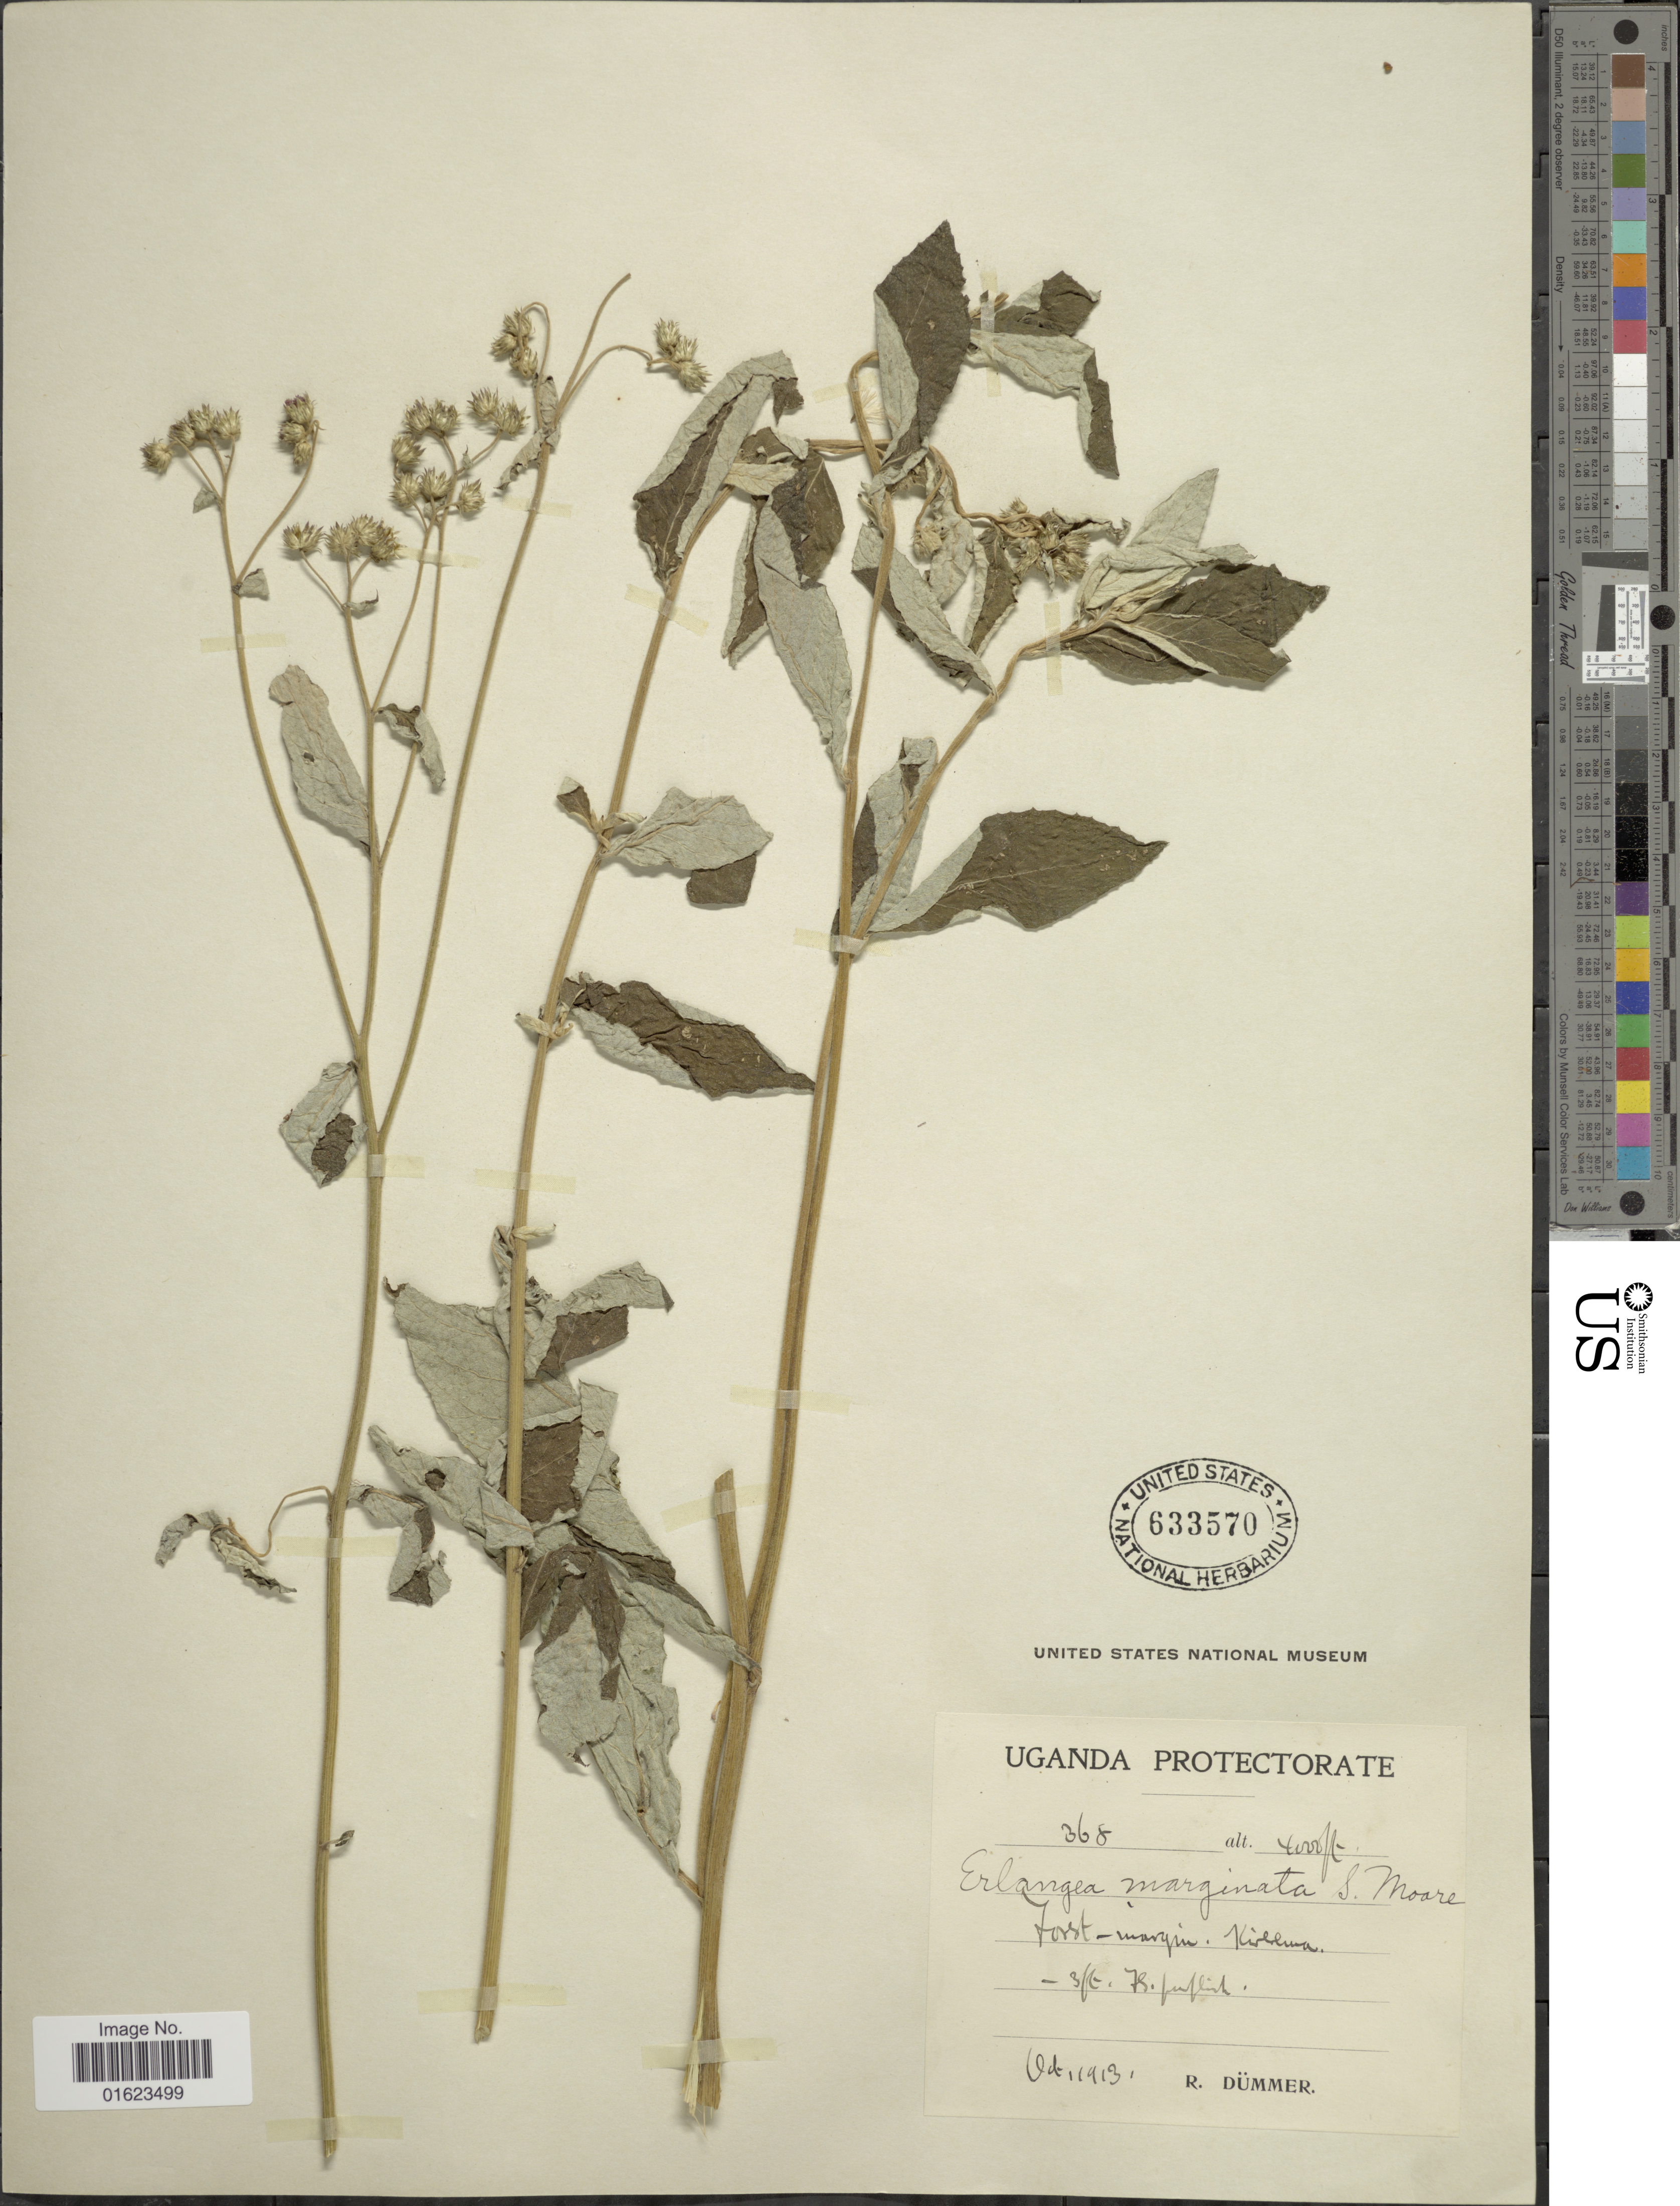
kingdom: Plantae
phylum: Tracheophyta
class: Magnoliopsida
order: Asterales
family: Asteraceae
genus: Erlangea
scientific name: Erlangea marginata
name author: (O. Hoffm.) S. Moore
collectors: R. A. Dümmer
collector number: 368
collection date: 1913-10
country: Uganda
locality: Uganda Protectorate, Forest-margin Ki [illegible text].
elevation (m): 1219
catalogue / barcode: US 633570